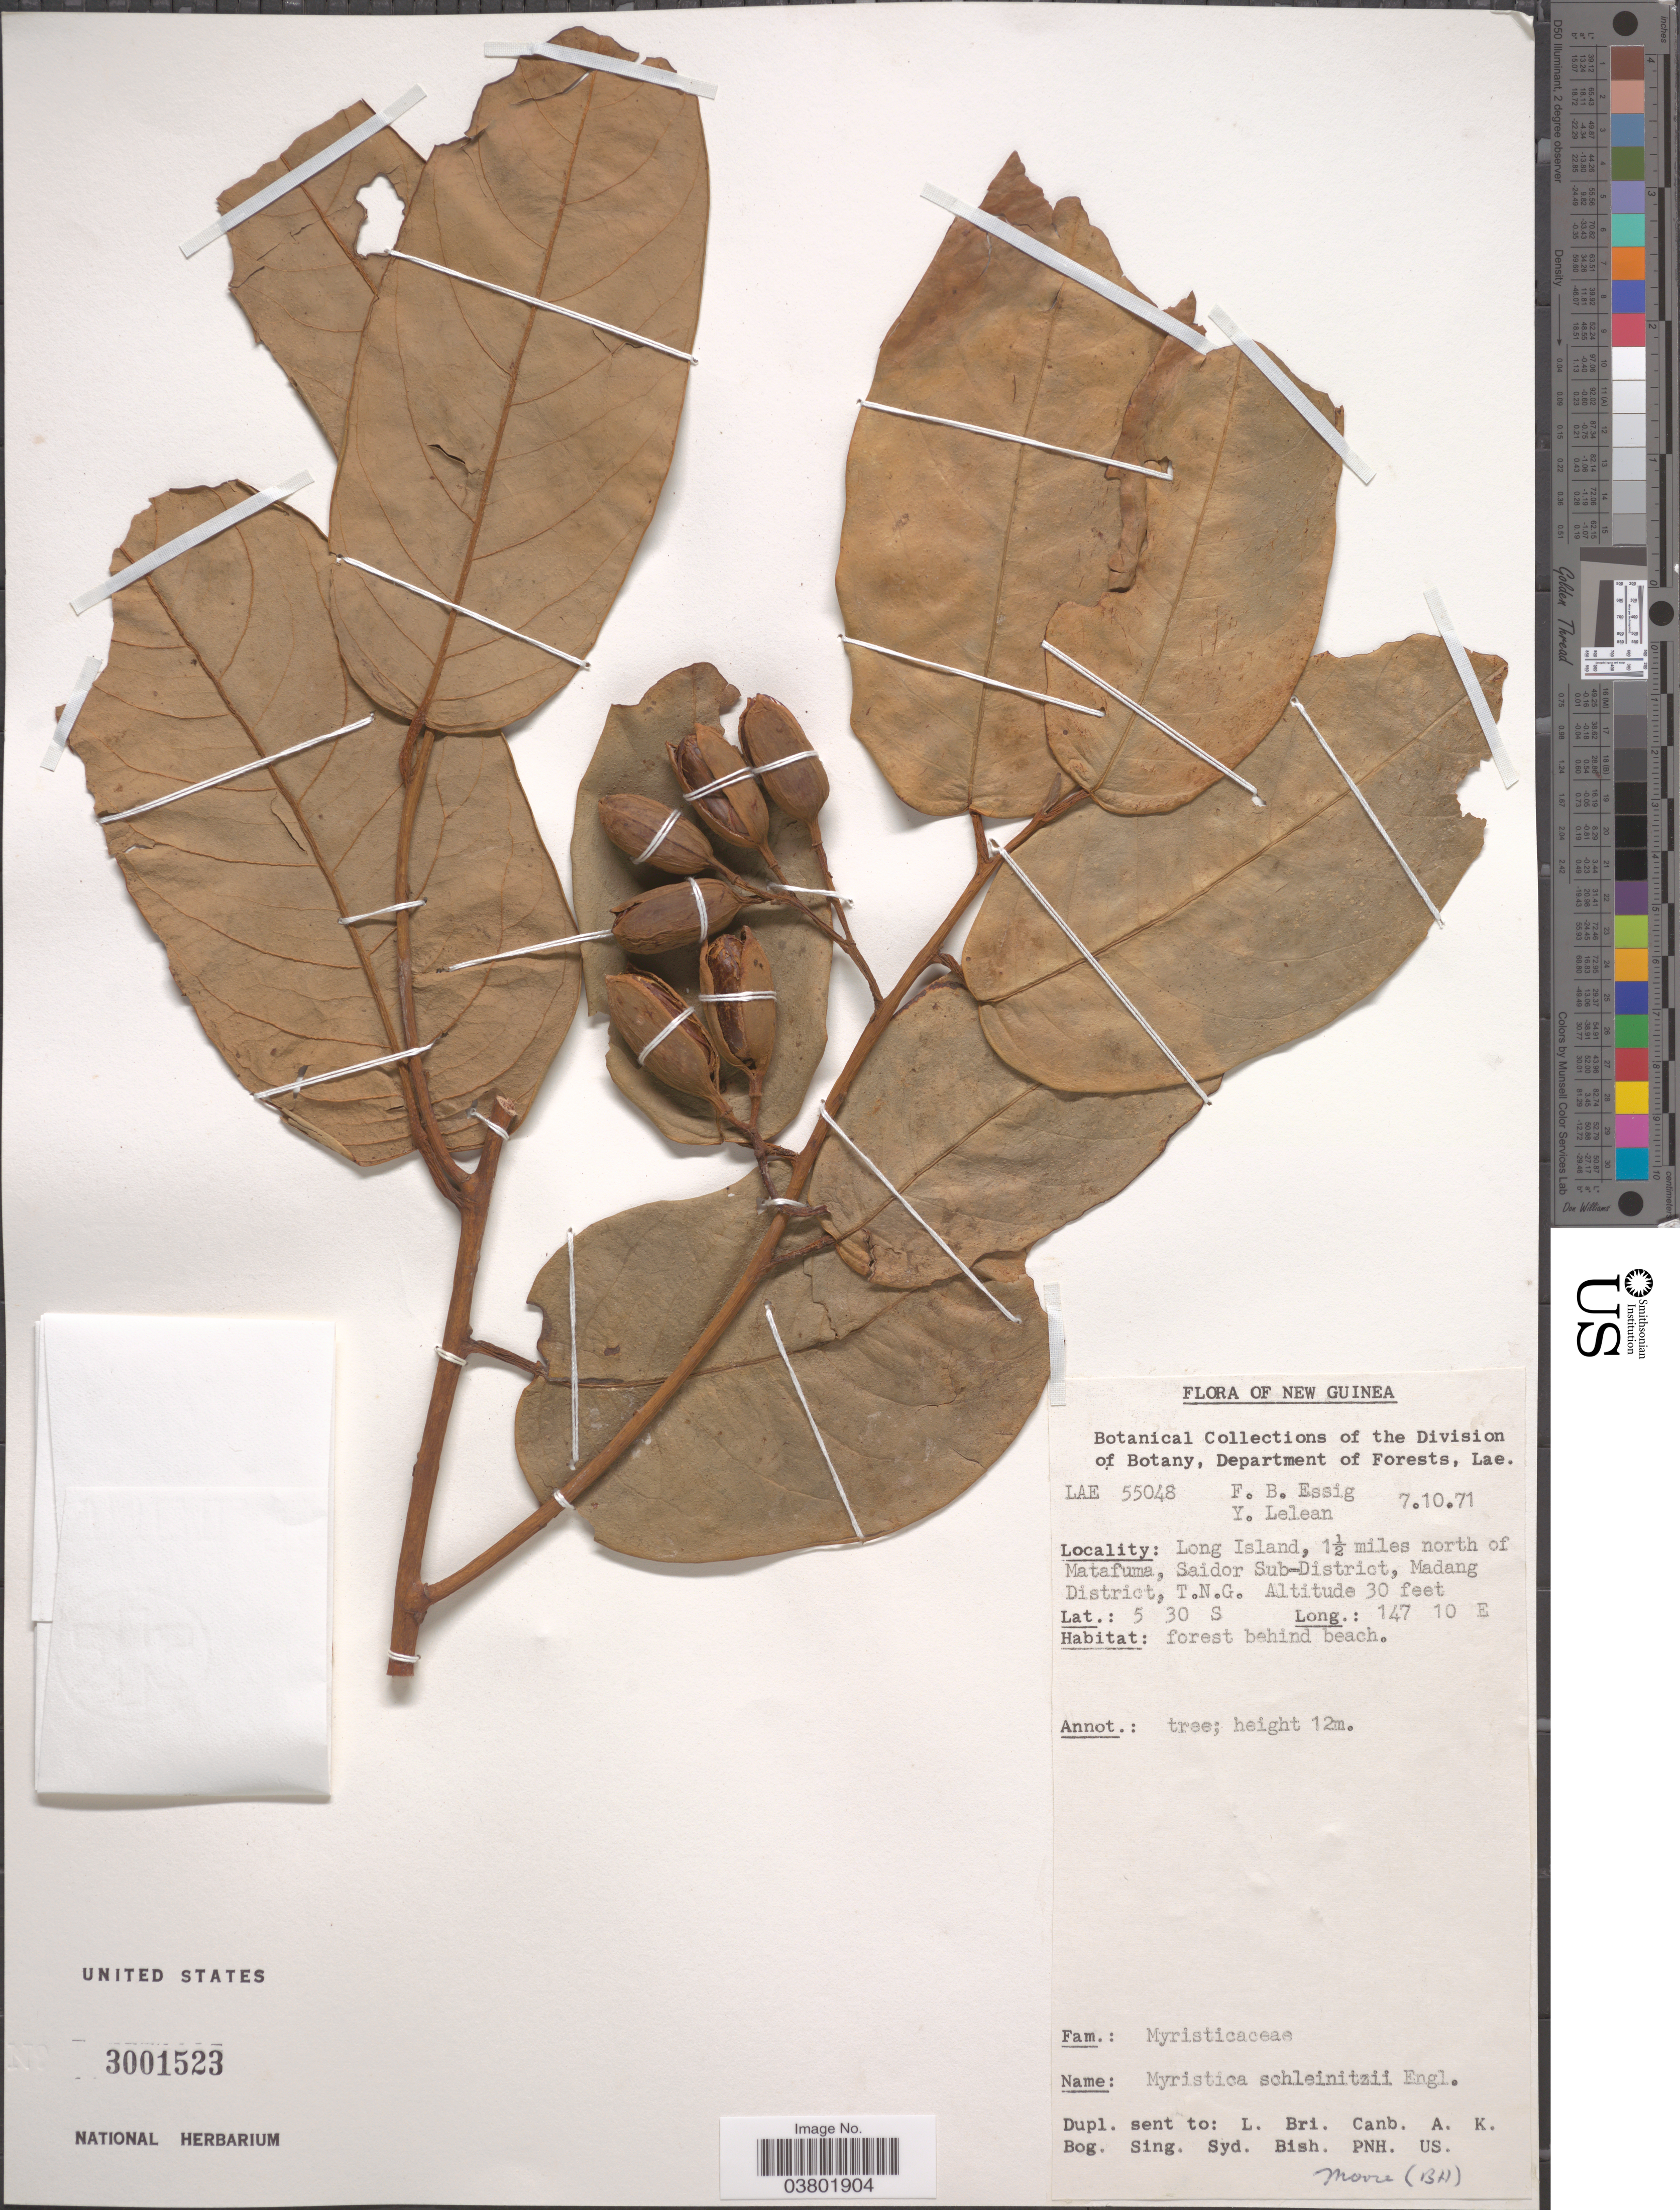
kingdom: Plantae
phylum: Tracheophyta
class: Magnoliopsida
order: Magnoliales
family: Myristicaceae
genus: Myristica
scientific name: Myristica schleinitzi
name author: Engl.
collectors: F. Essig & Y. Lelean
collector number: LAE55048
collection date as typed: Transcribed d/m/y: 7/10/71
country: Papua New Guinea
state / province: Madang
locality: New Guinea. Long Island, 1½ miles north of Matafuma, Saidor Sub-District, Madang District, T.N.G.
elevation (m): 9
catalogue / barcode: US 3001523